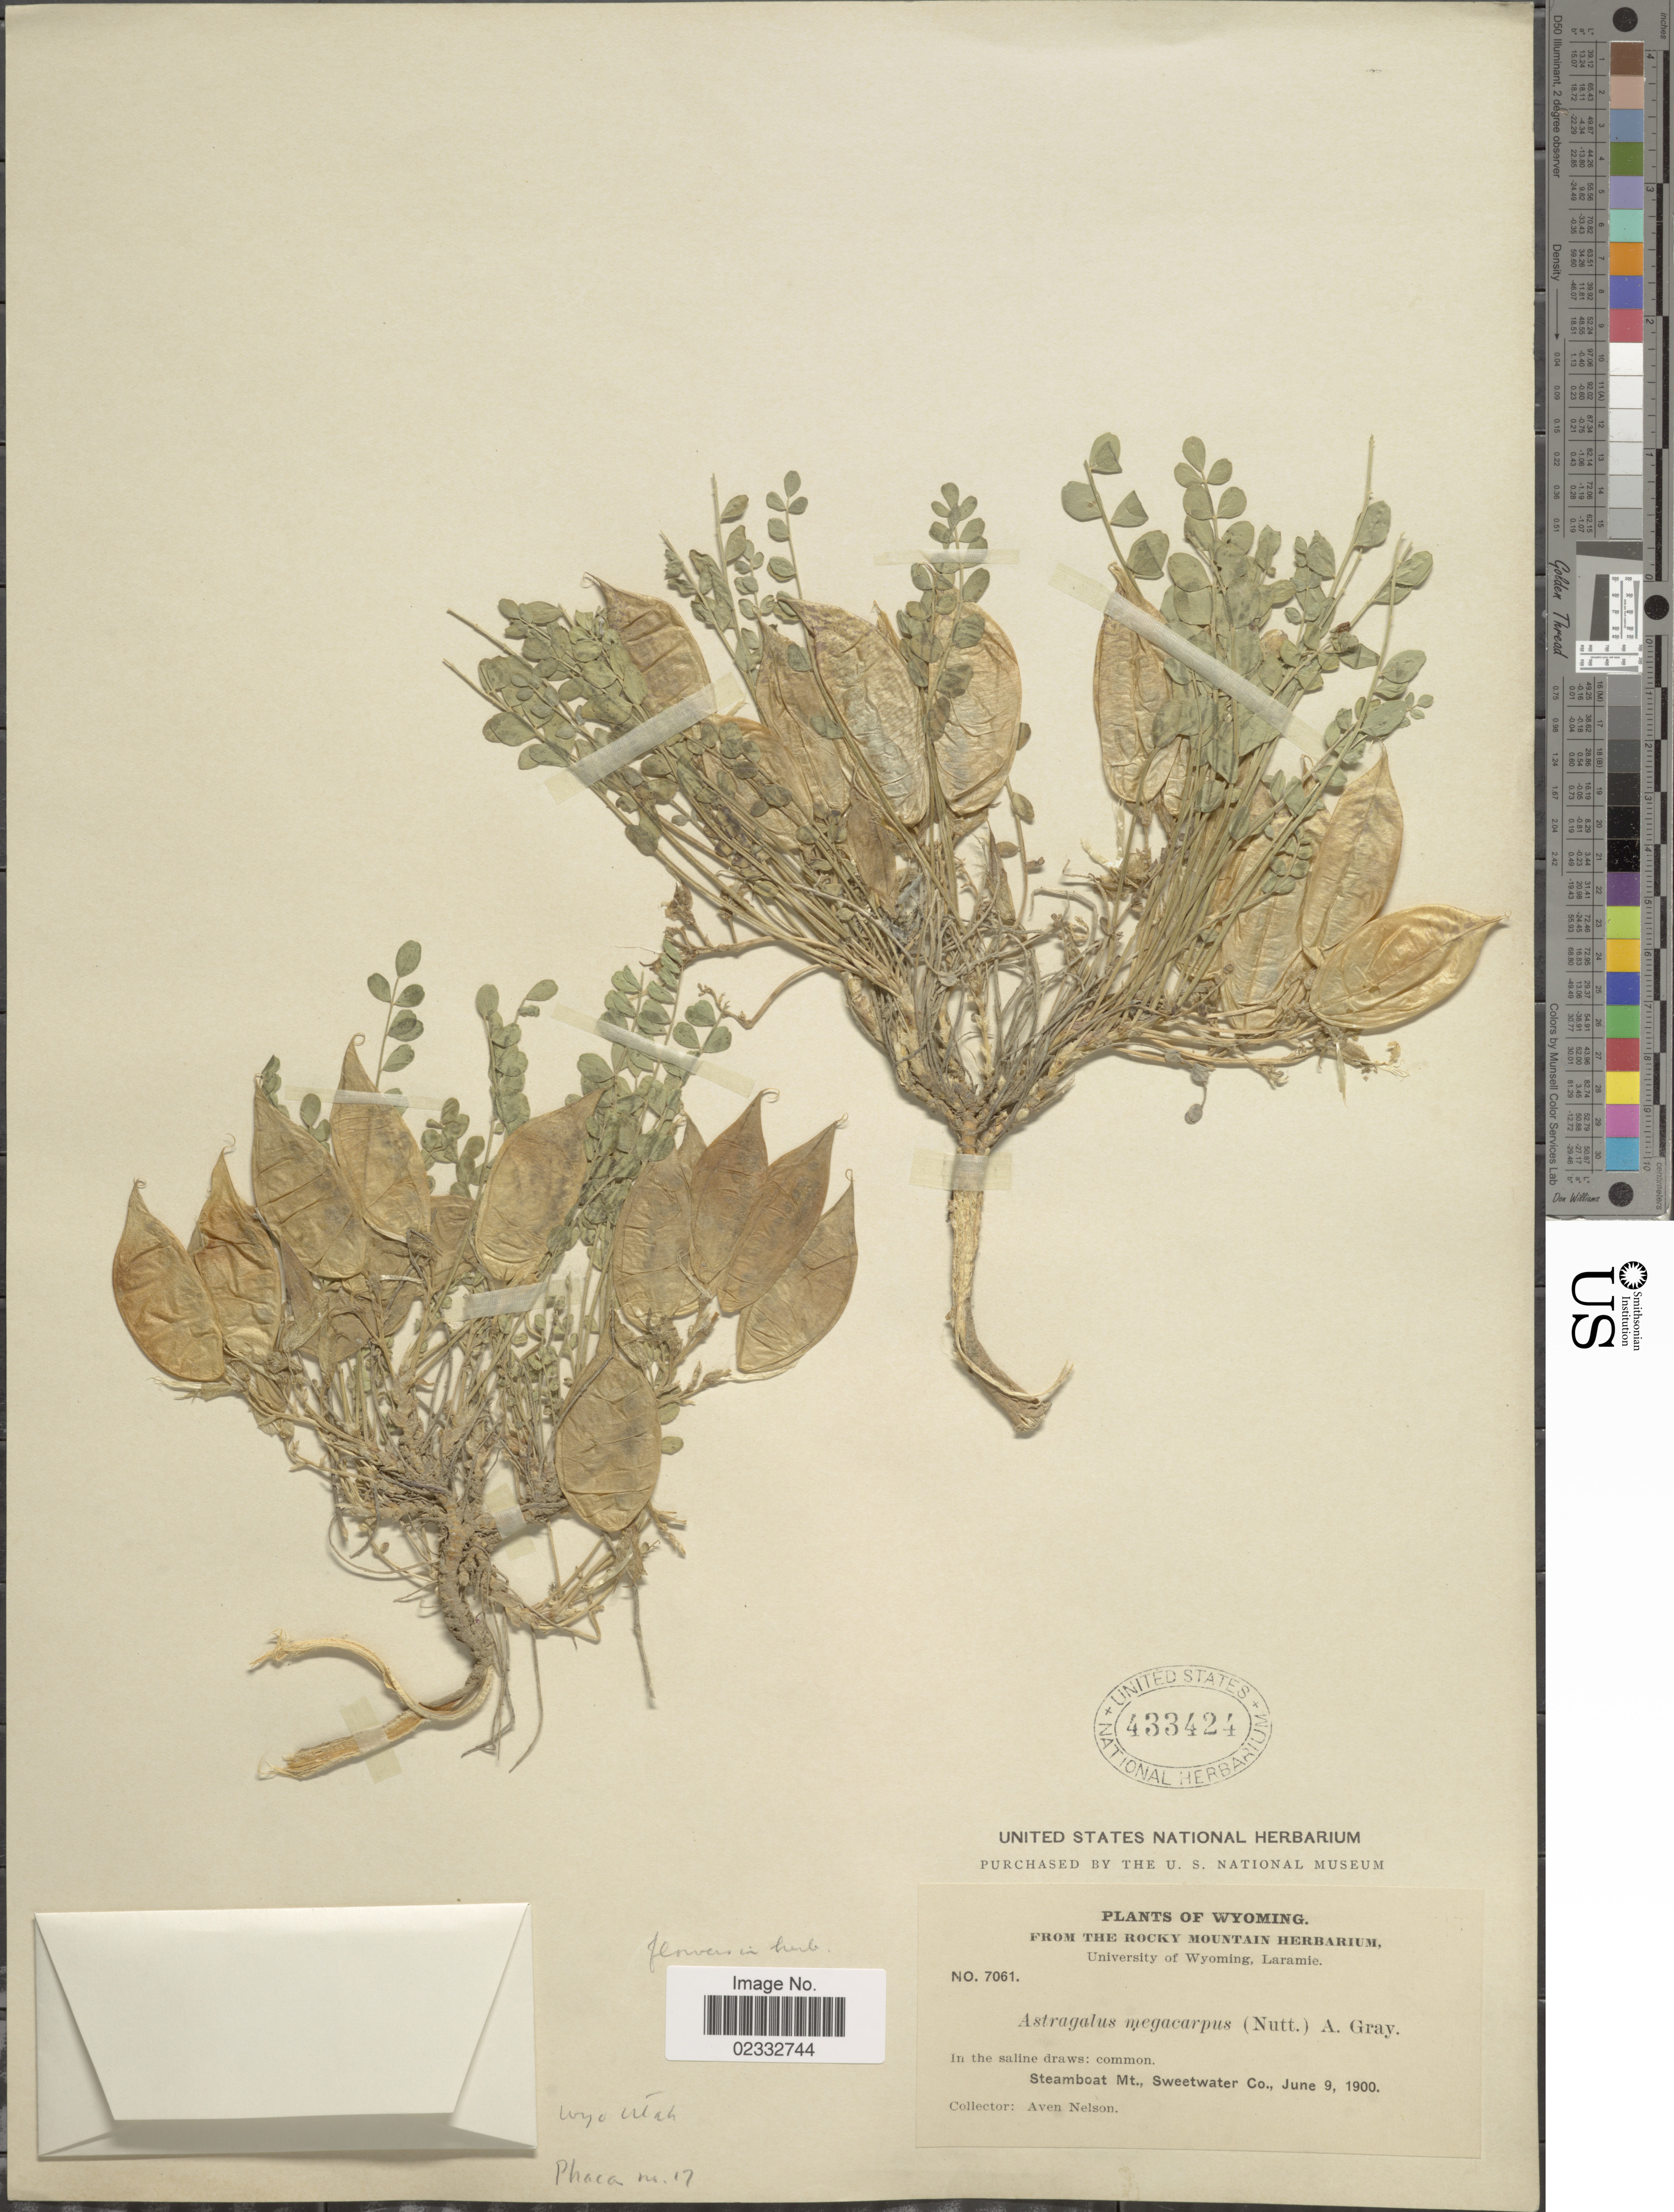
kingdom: Plantae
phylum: Tracheophyta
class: Magnoliopsida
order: Fabales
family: Fabaceae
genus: Astragalus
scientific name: Astragalus megacarpus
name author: (Torr. & A. Gray) A. Gray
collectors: A. Nelson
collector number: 7061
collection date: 1900-06-09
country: United States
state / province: Wyoming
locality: In the saline draws, Steamboat Mt., Sweetwater Co.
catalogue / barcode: US 433424